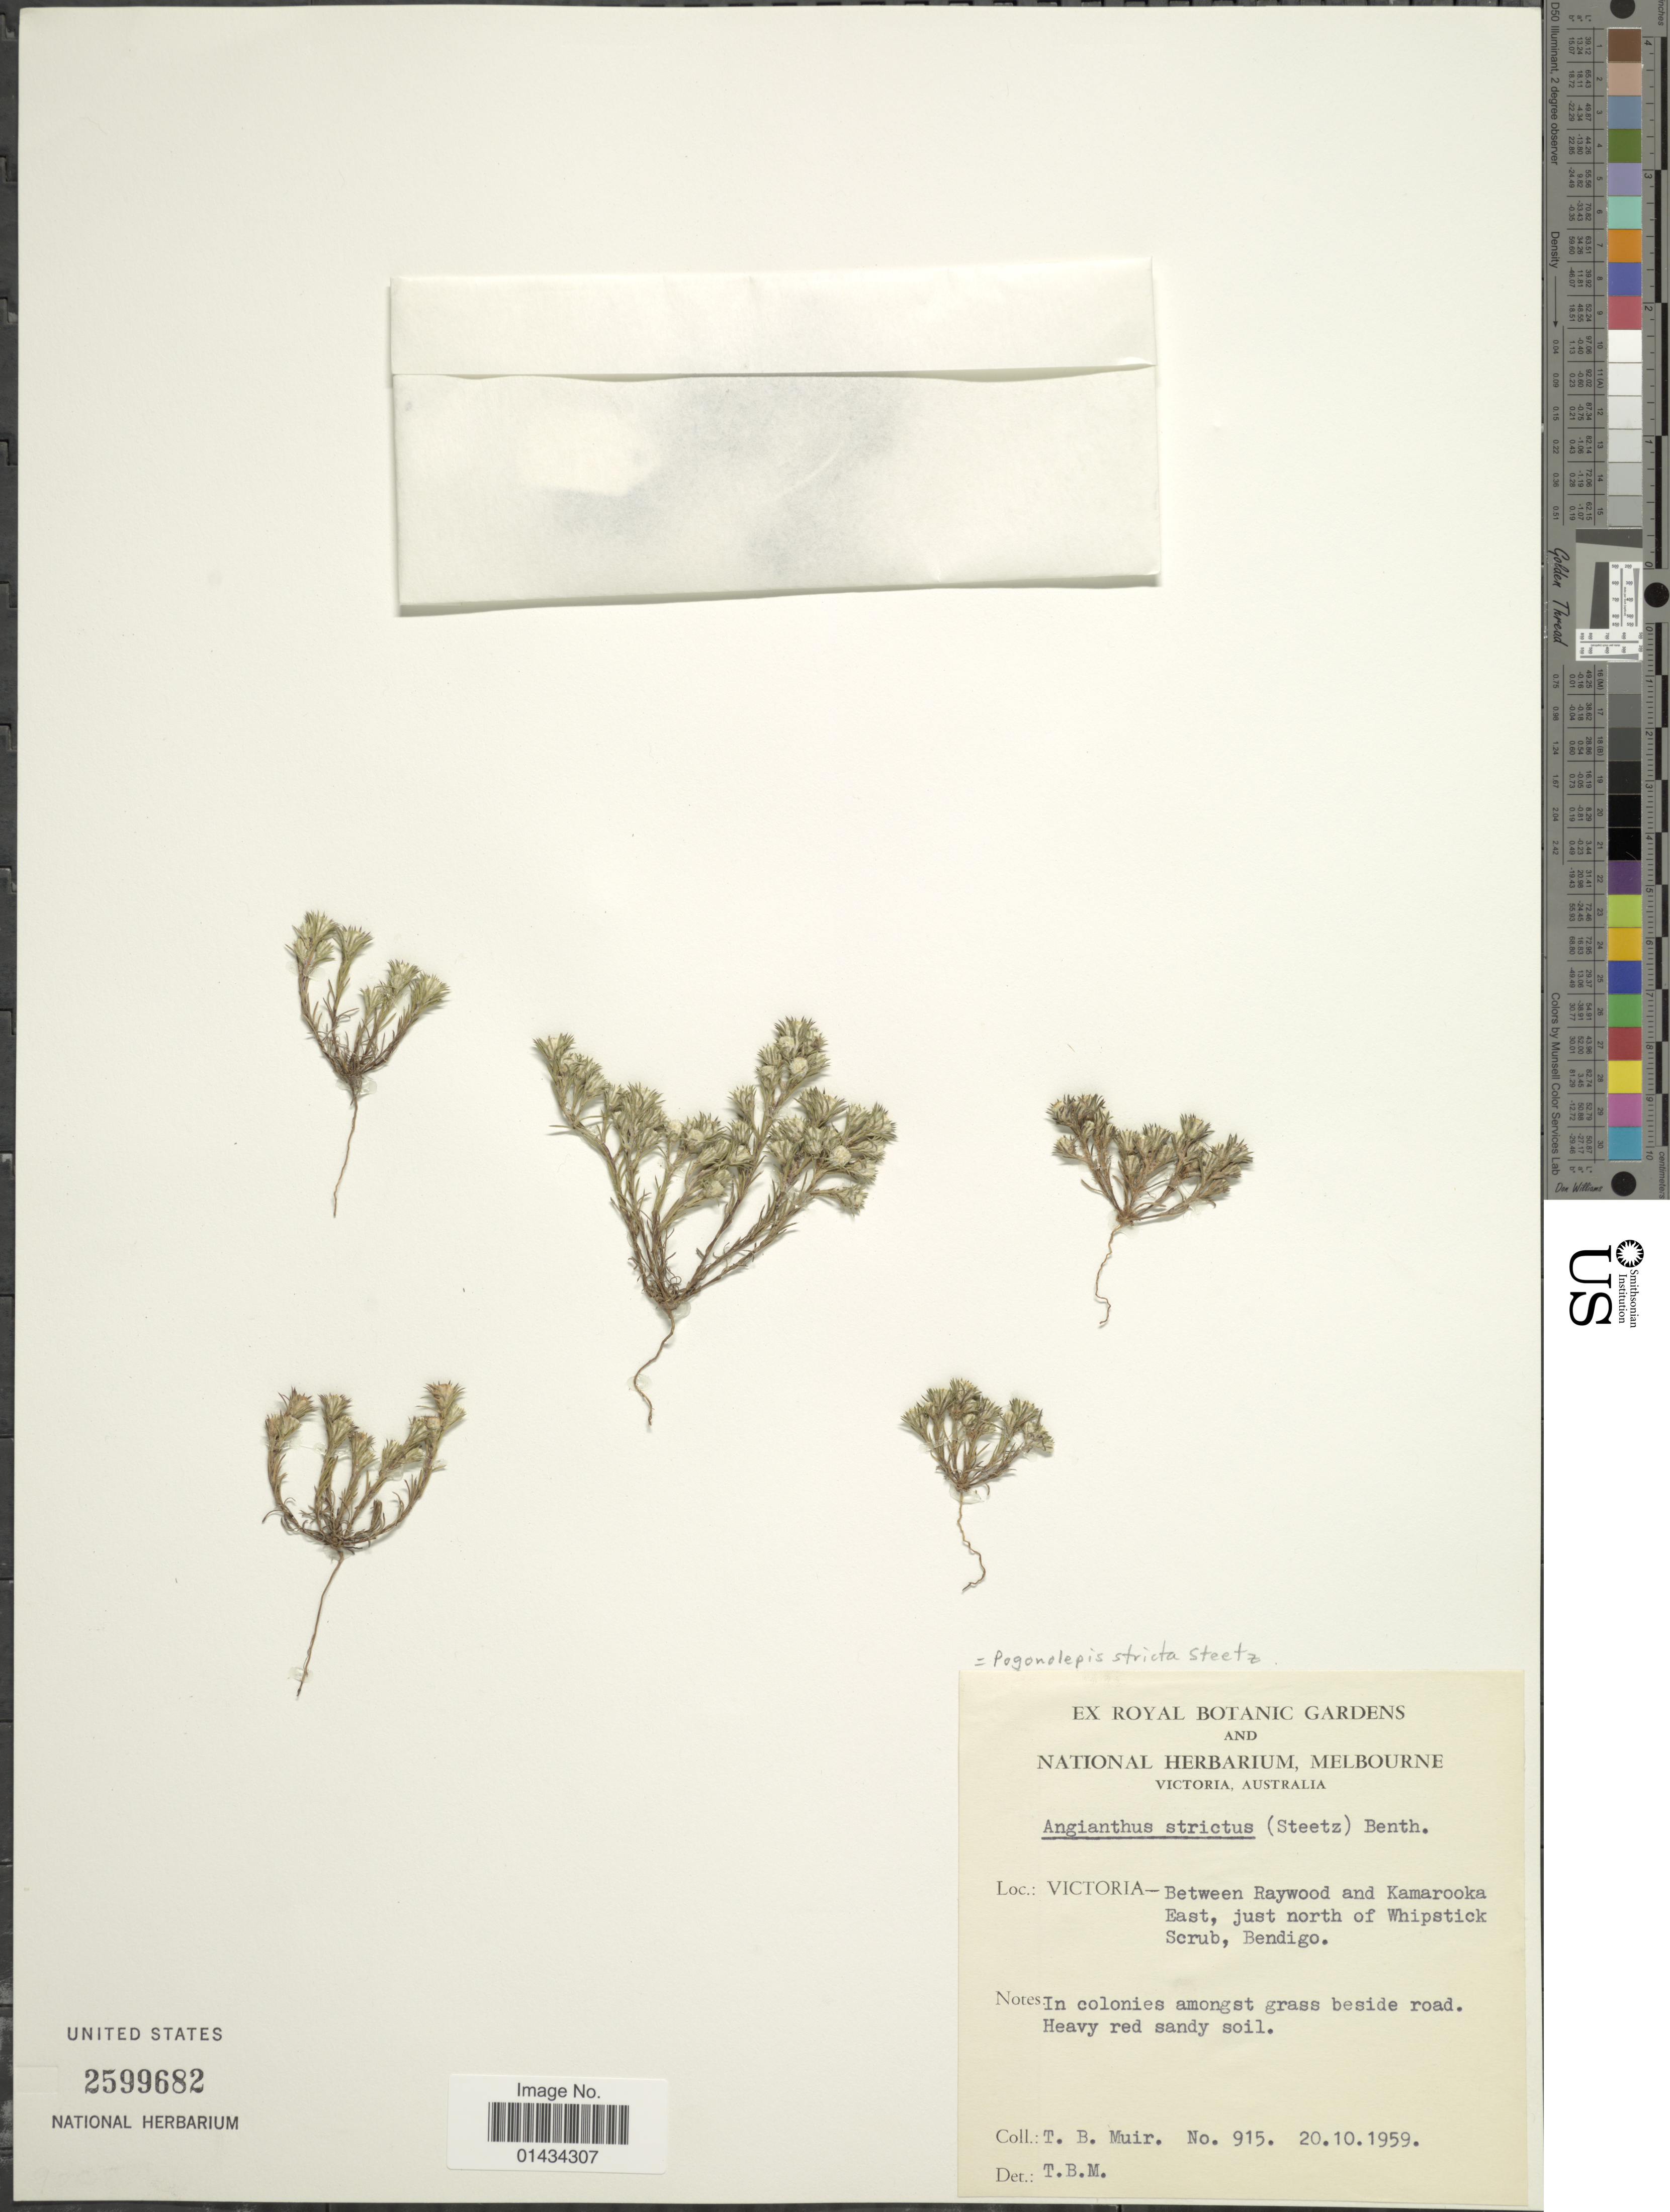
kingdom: Plantae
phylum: Tracheophyta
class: Magnoliopsida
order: Asterales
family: Asteraceae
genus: Pogonolepis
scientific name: Pogonolepis stricta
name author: Steetz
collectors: T. Muir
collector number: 915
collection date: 1959-10-20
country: Australia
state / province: Victoria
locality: Victoria, between Raymond and Kamarooka East, just north of Whipstick Scrub, Bendigo, in colonies amongst grass beside road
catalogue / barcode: US 2599682